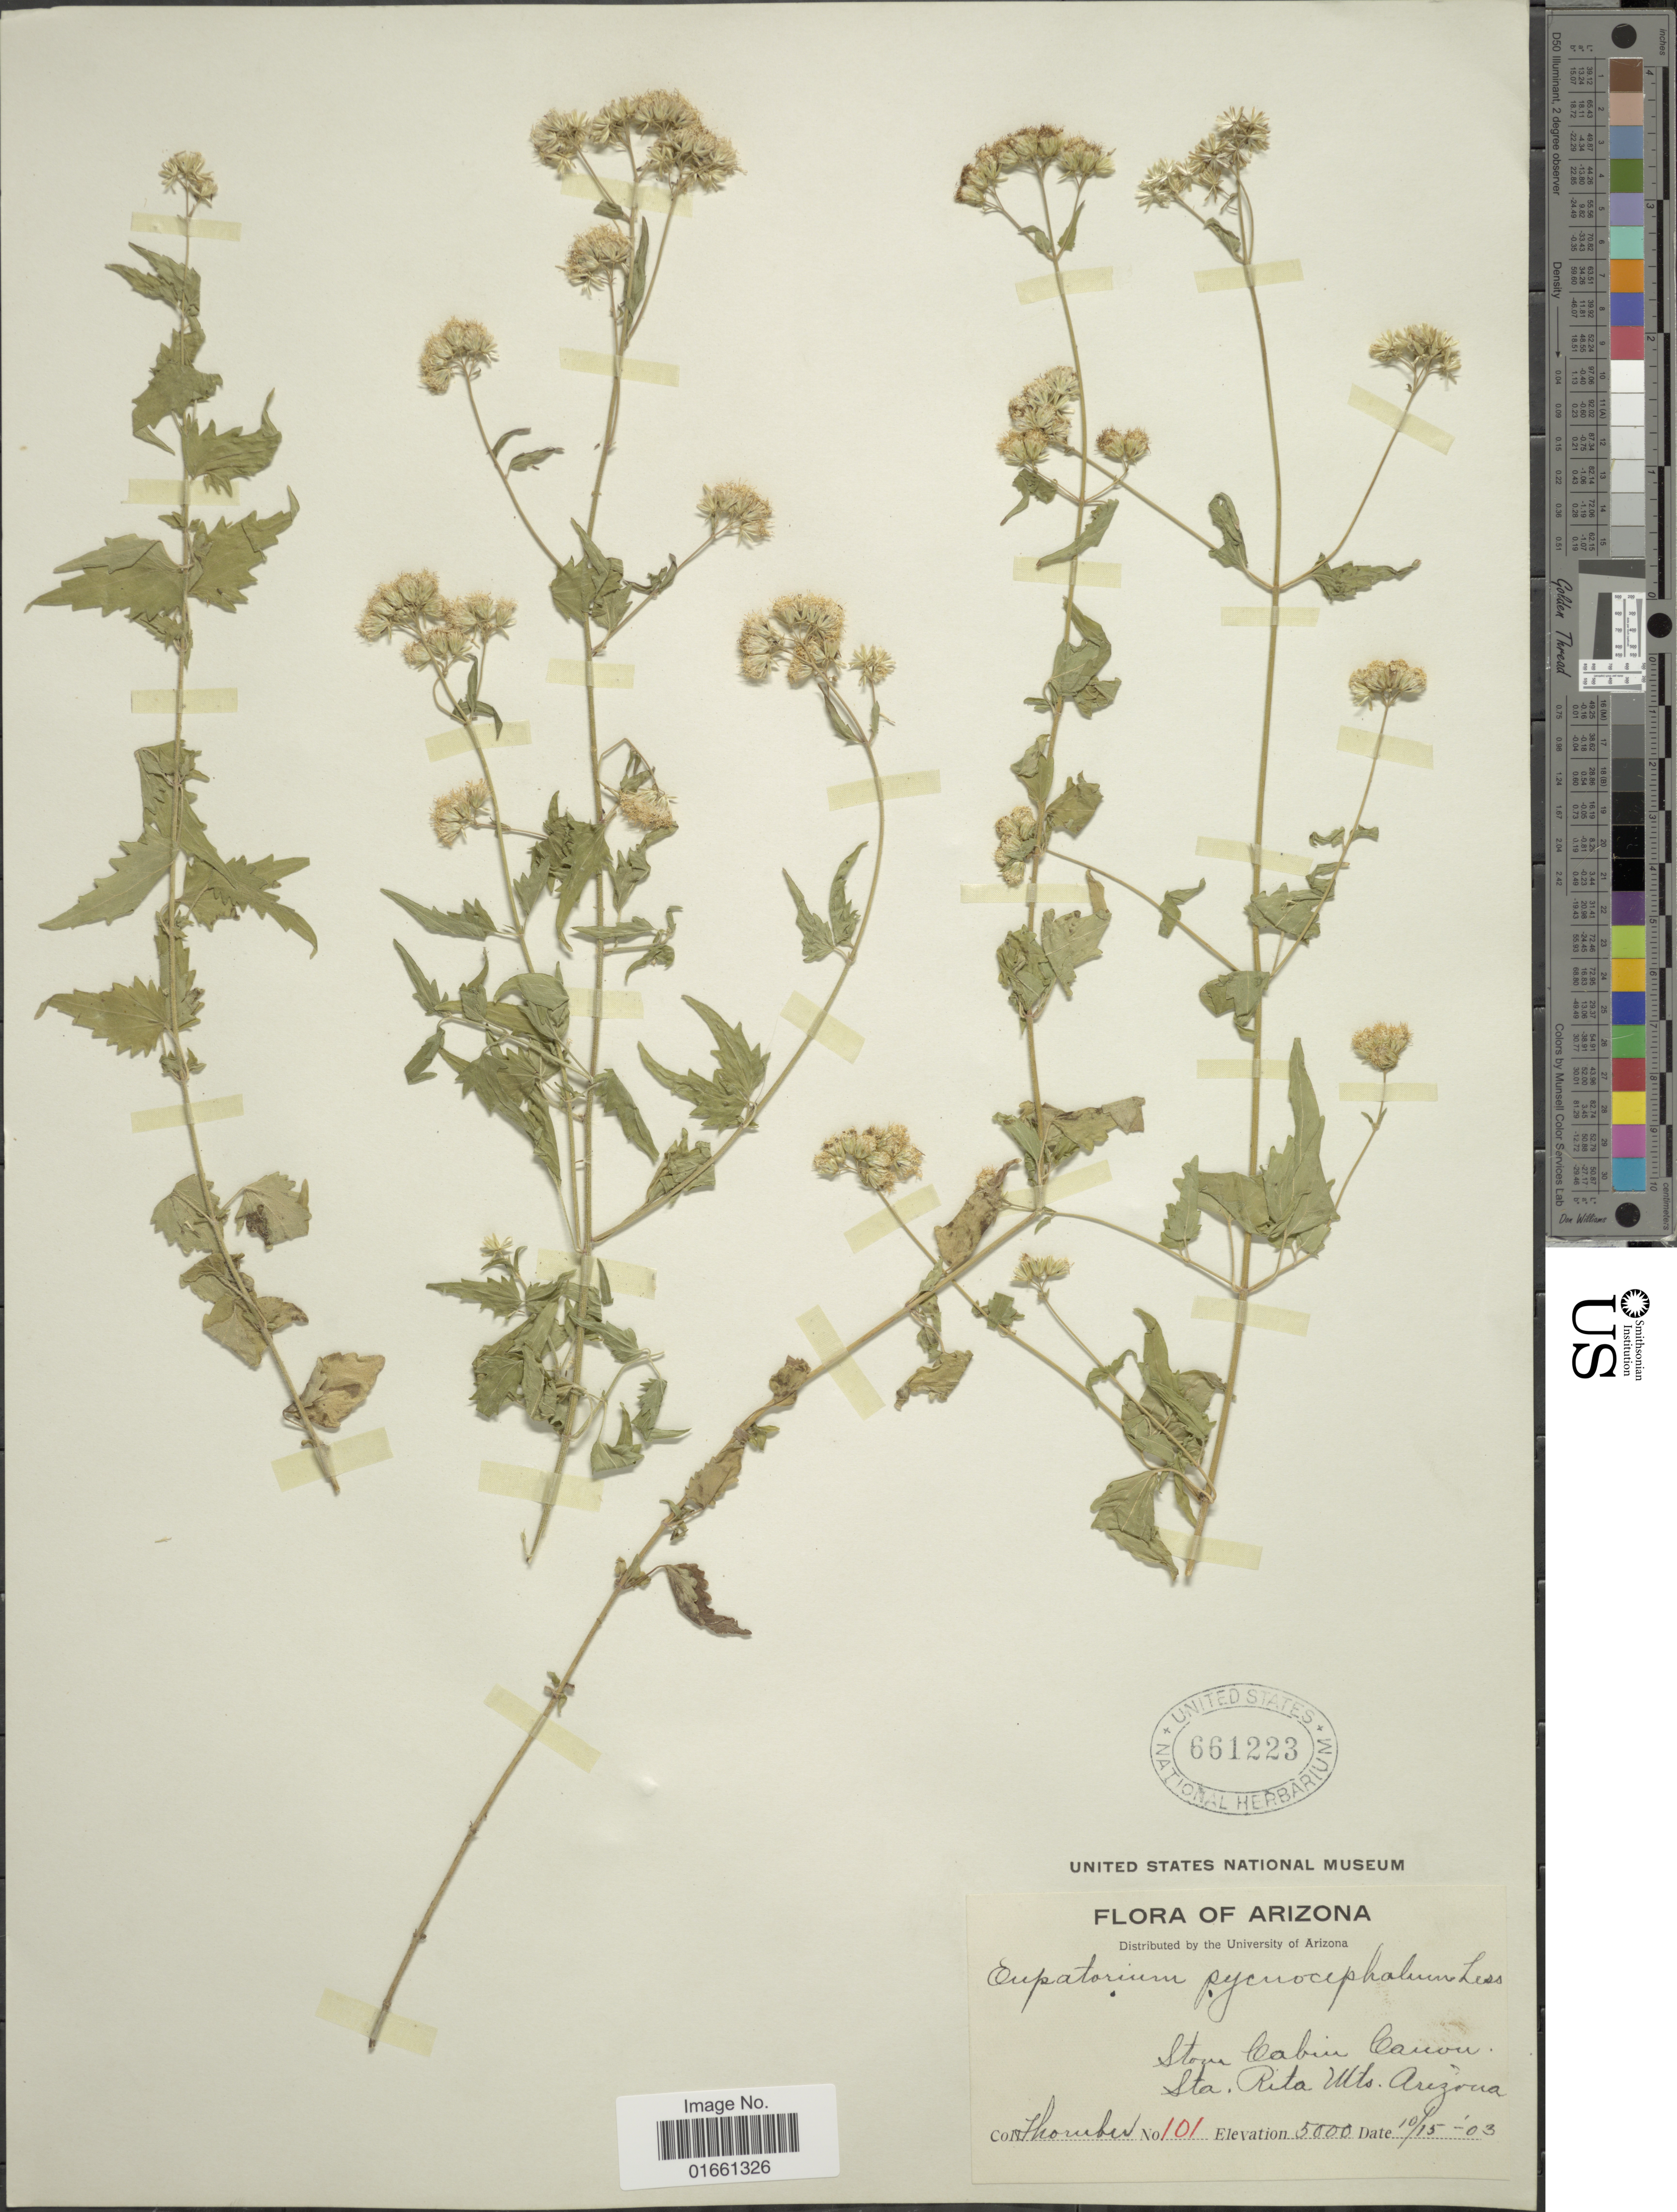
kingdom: Plantae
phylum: Tracheophyta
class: Magnoliopsida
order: Asterales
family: Asteraceae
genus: Fleischmannia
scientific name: Fleischmannia sonorae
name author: (A. Gray) R.M. King & H. Rob.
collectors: J. Shoruber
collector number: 101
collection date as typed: Transcribed d/m/y: 15/10/3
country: United States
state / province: Arizona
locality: Stone Cabin Canon, Sta Rita Mts Arizona.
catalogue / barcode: US 661223